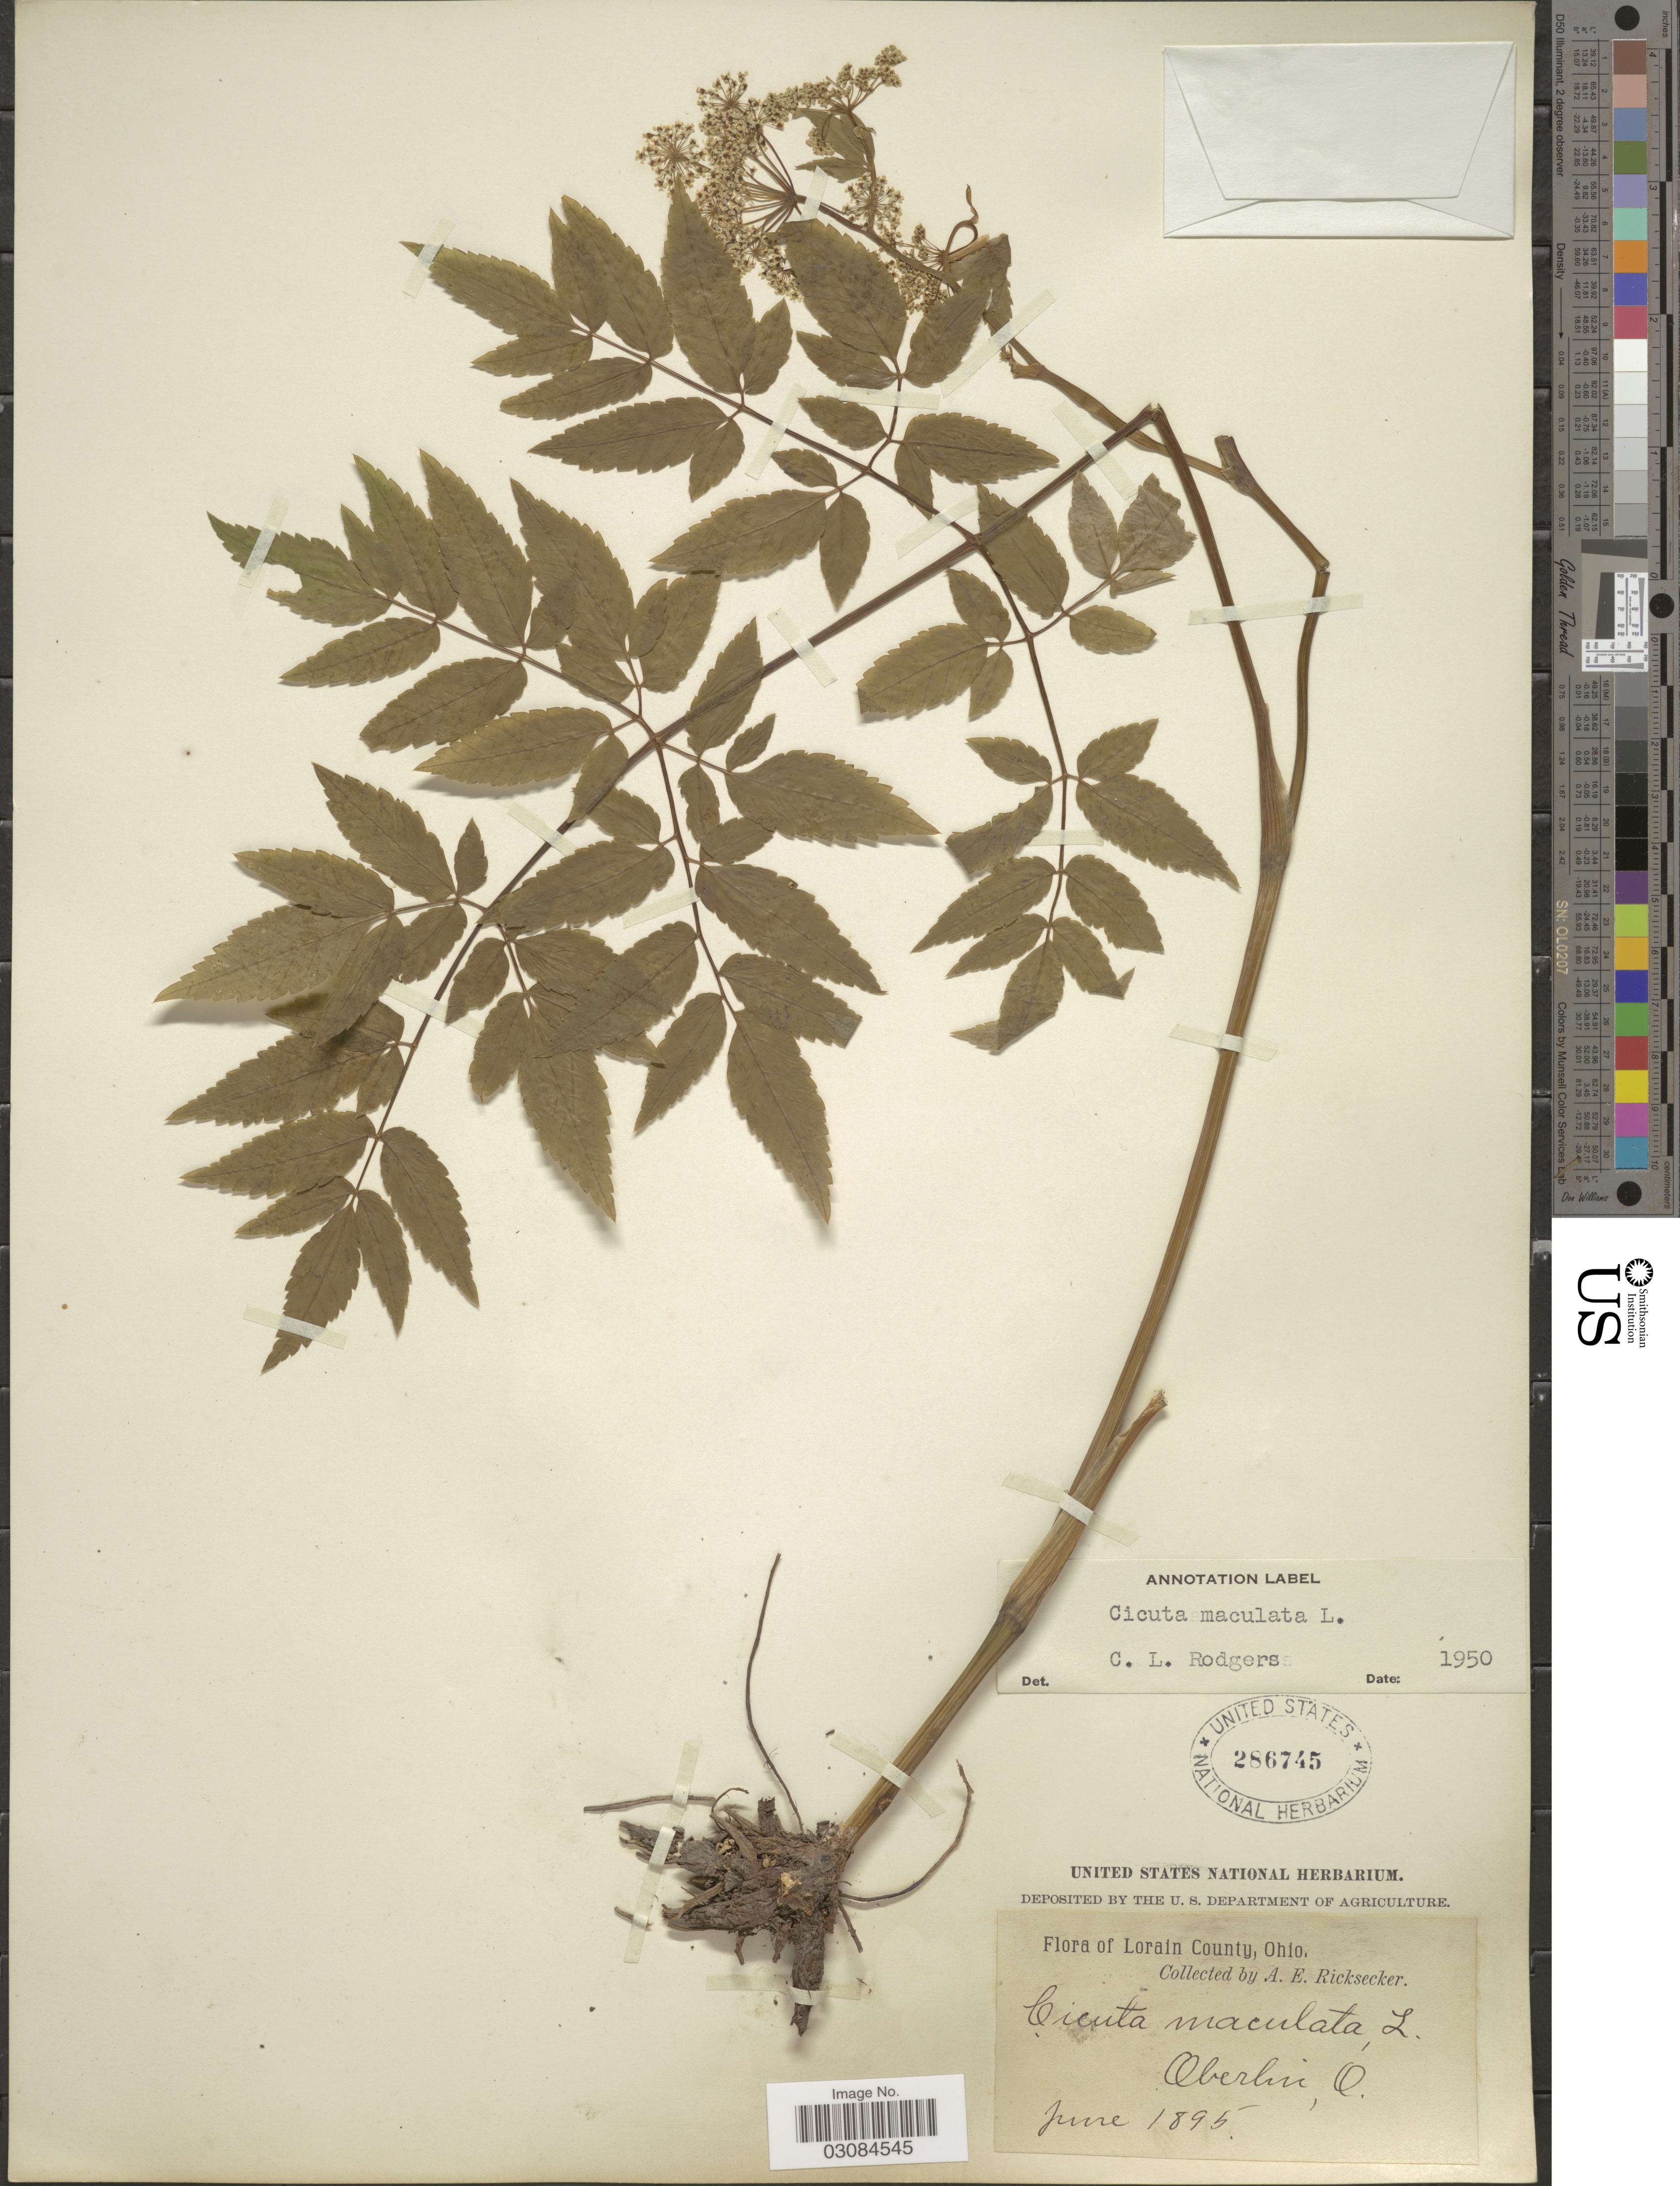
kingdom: Plantae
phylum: Tracheophyta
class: Magnoliopsida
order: Apiales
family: Apiaceae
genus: Cicuta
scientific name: Cicuta maculata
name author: L.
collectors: A. E. Ricksecker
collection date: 1895-06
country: United States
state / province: Ohio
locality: Lorain County. Oberlin.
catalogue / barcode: US 286745